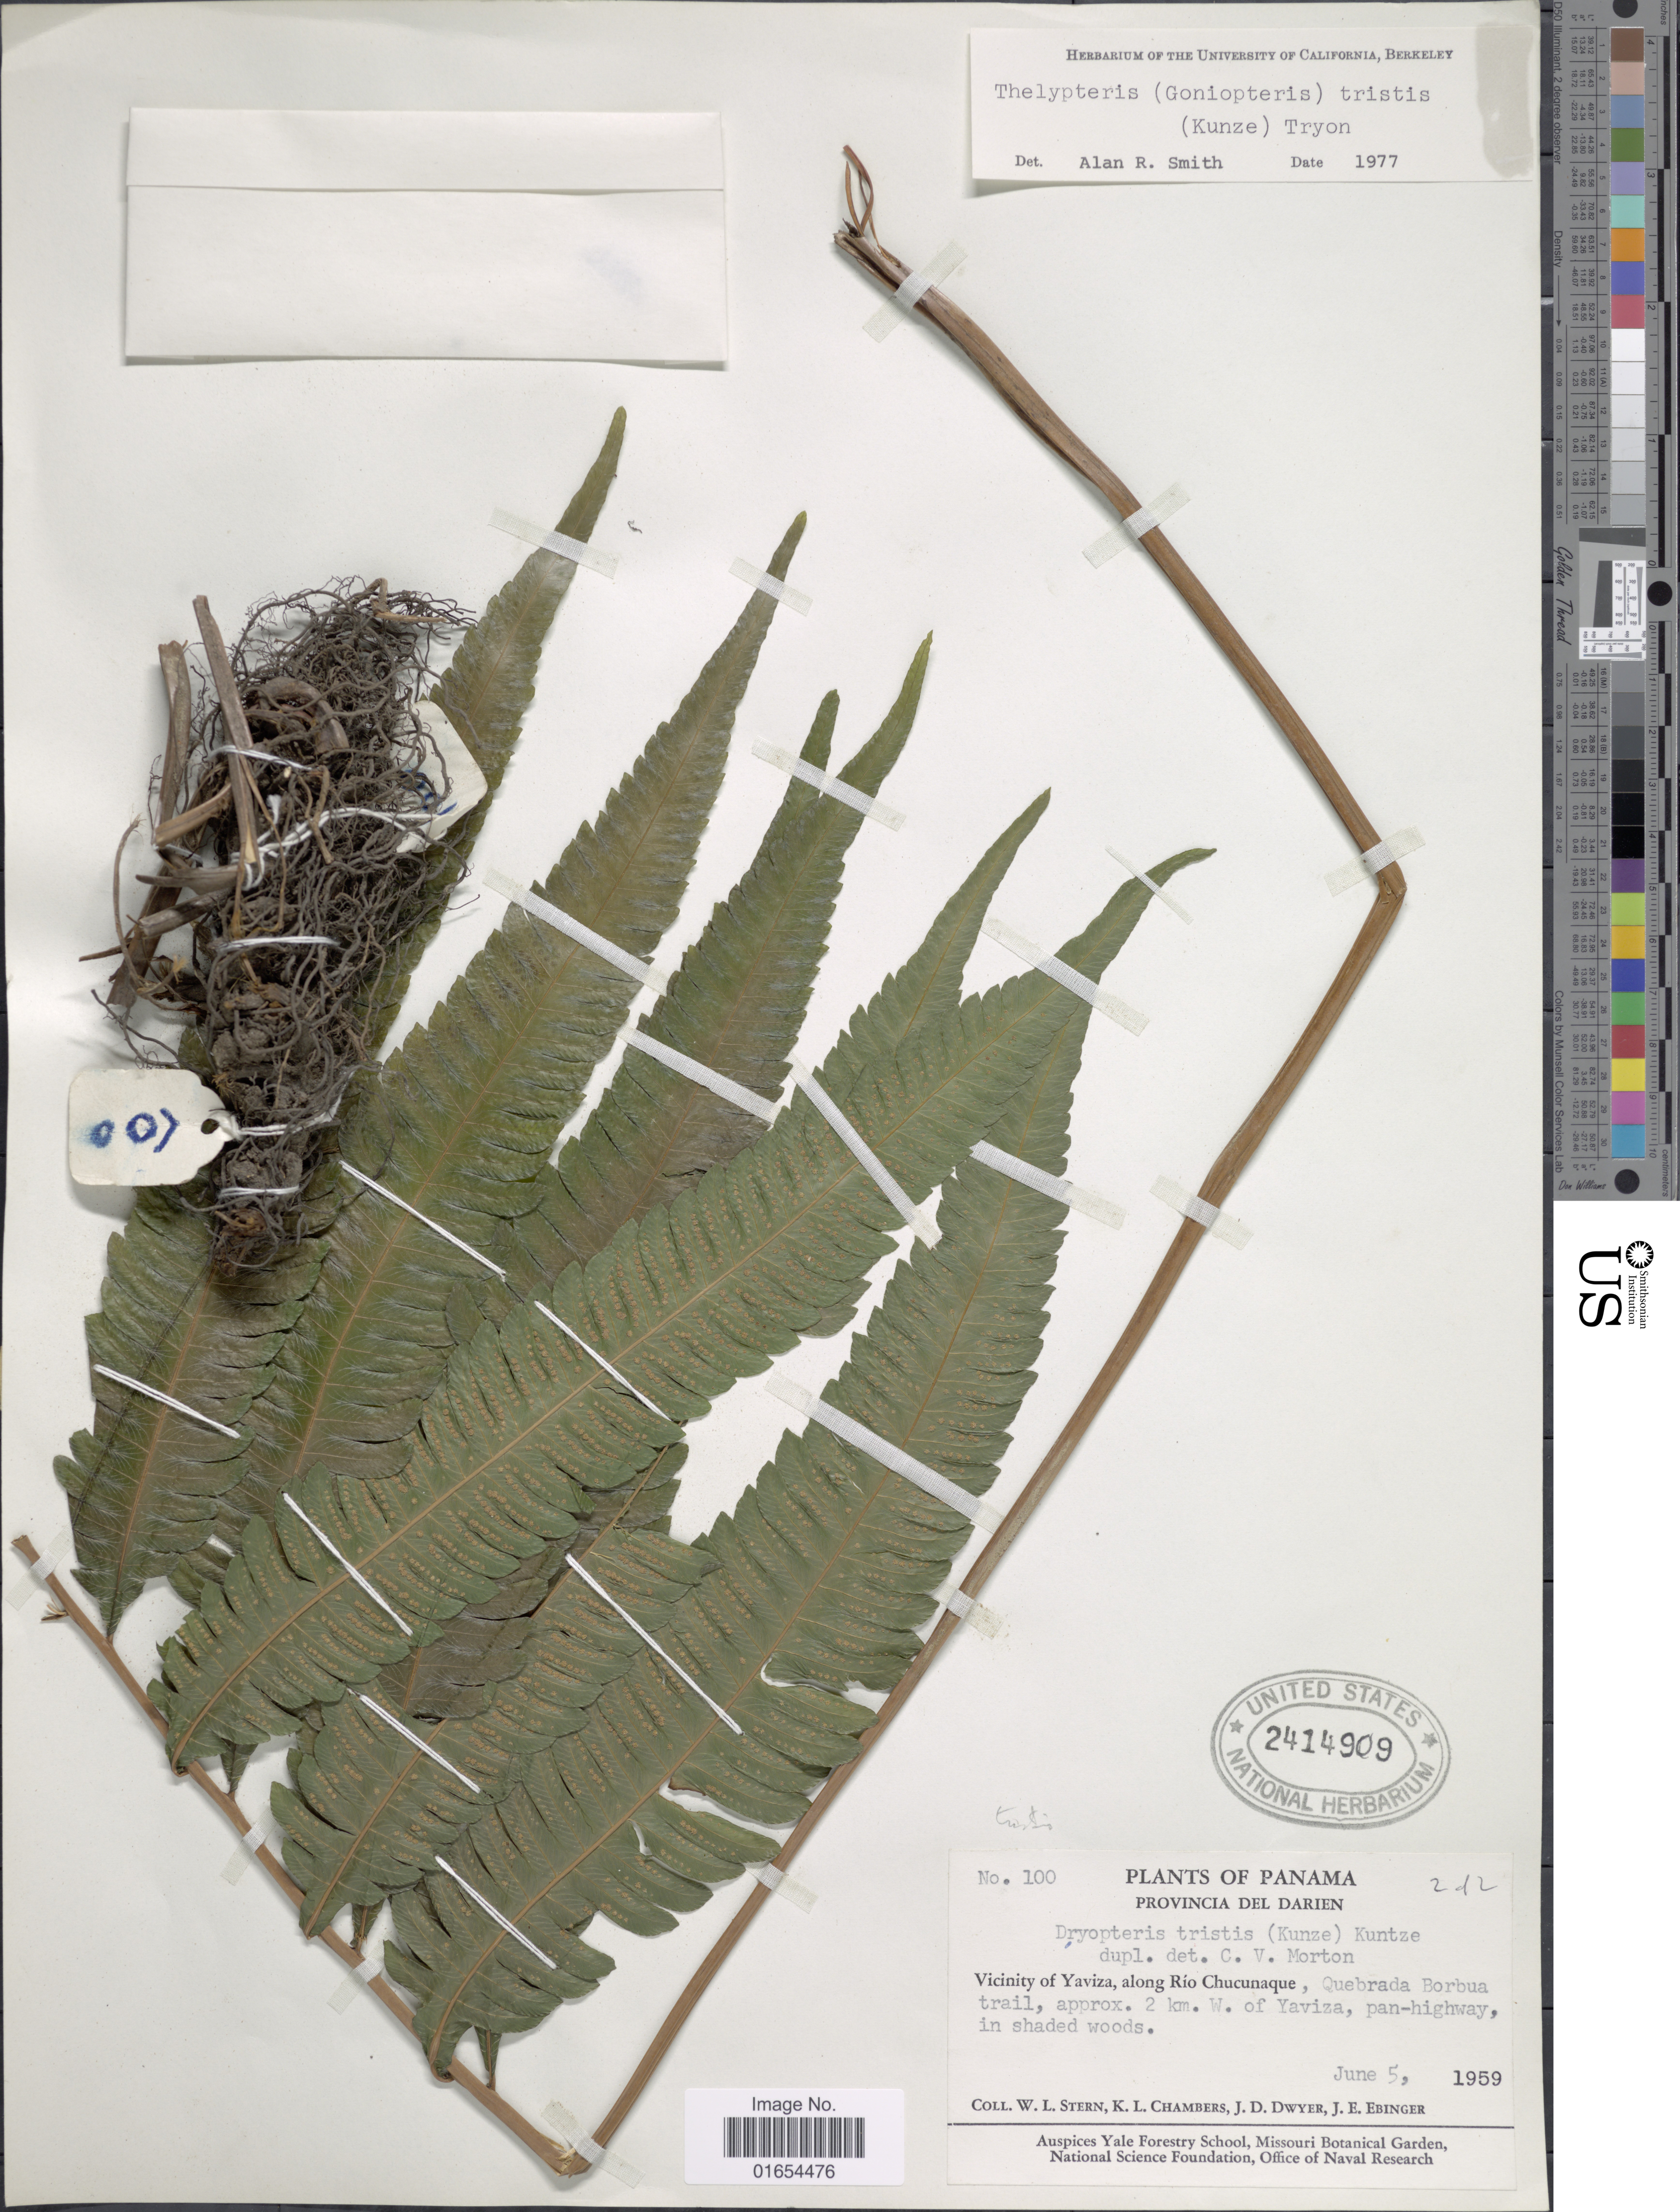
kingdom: Plantae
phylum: Tracheophyta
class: Polypodiopsida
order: Polypodiales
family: Thelypteridaceae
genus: Goniopteris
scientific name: Goniopteris tristis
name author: (Kuntze) Brade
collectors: W. L. Stern, K. Chambers, J. D. Dwyer & J. Ebinger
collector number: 100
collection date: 1959-06-05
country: Panama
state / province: Darién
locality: Vicinity of Yaciza, along Rio Chucunaque, Quebrada Borbua trail, approx. 2 km W of Yaviza, pan highway, in shaded woods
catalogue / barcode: US 2414909